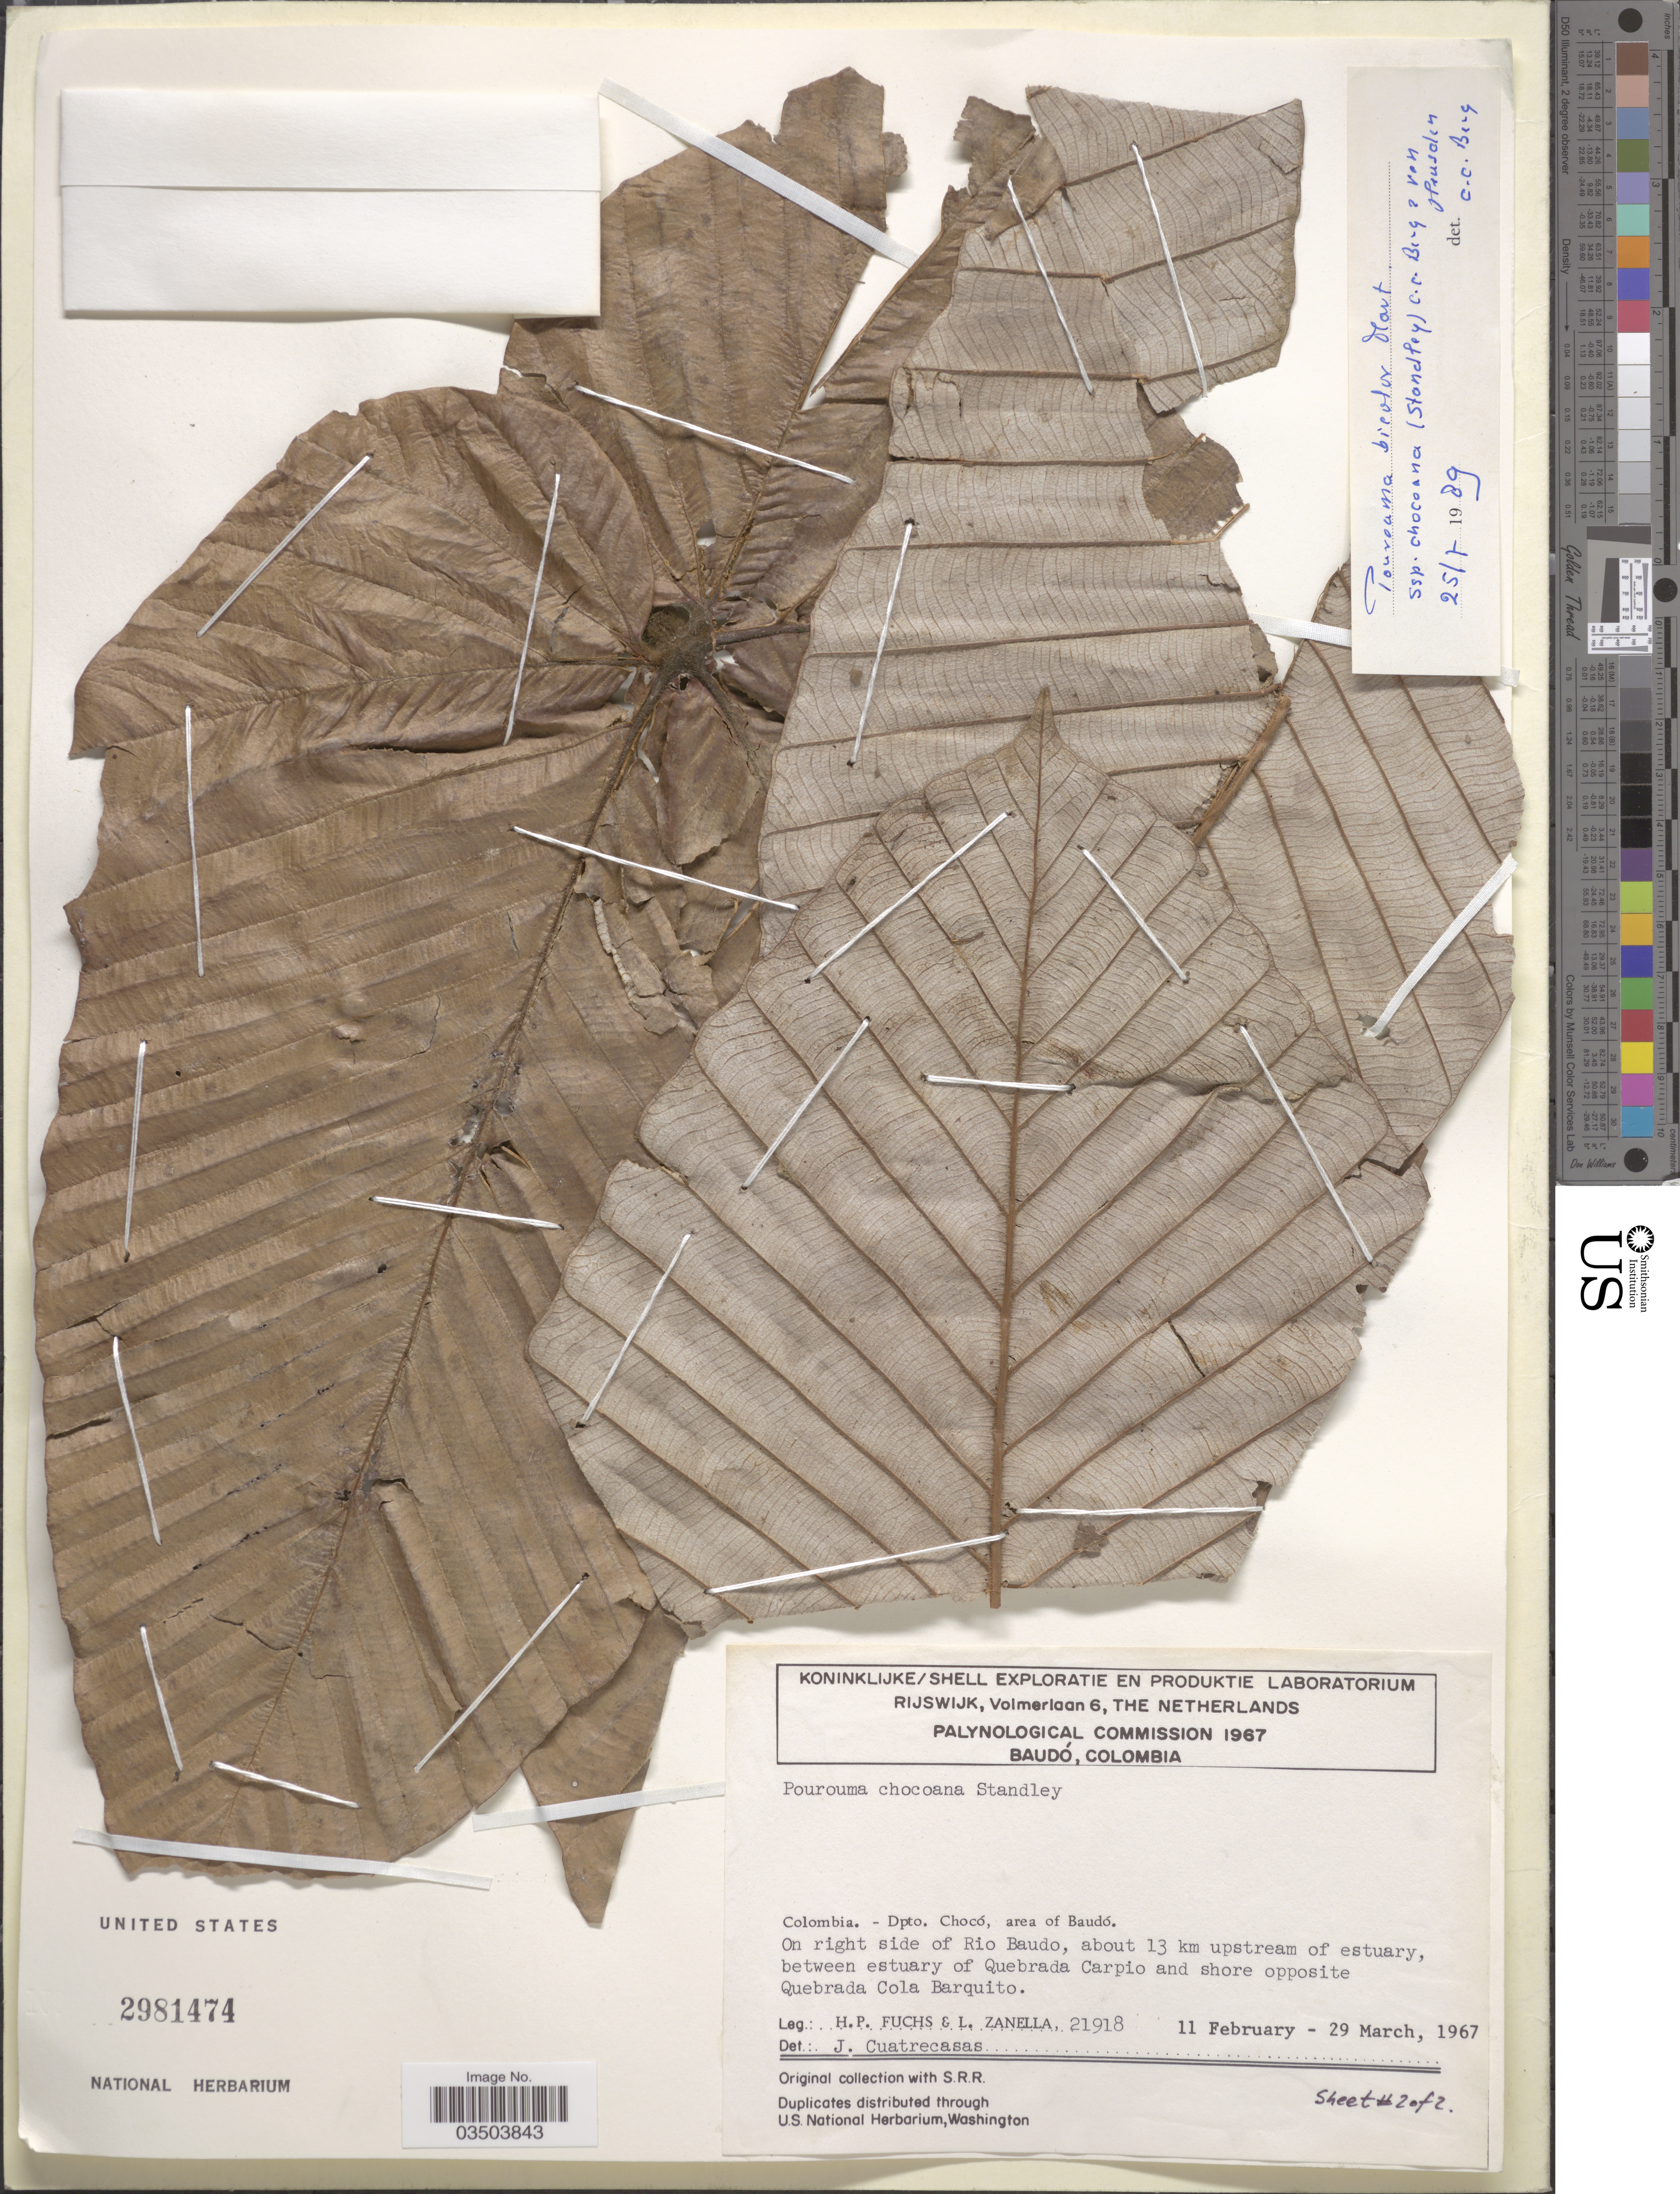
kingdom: Plantae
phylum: Tracheophyta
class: Magnoliopsida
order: Rosales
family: Urticaceae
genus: Pourouma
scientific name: Pourouma bicolor subsp. chocoana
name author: (Standl.) C.C. Berg & Heusden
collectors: H. P. Fuchs & L. Zanella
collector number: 21918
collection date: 1967-02-11/1967-03-29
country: Colombia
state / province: Chocó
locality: Dpto. Chocó, area of Baudó. On right side of Rio Baudo, about 13 km upstream of estuary, between estuary of Quebrada Carpio and shore opposite Quebrada Cola Barquito.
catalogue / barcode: US 2981474